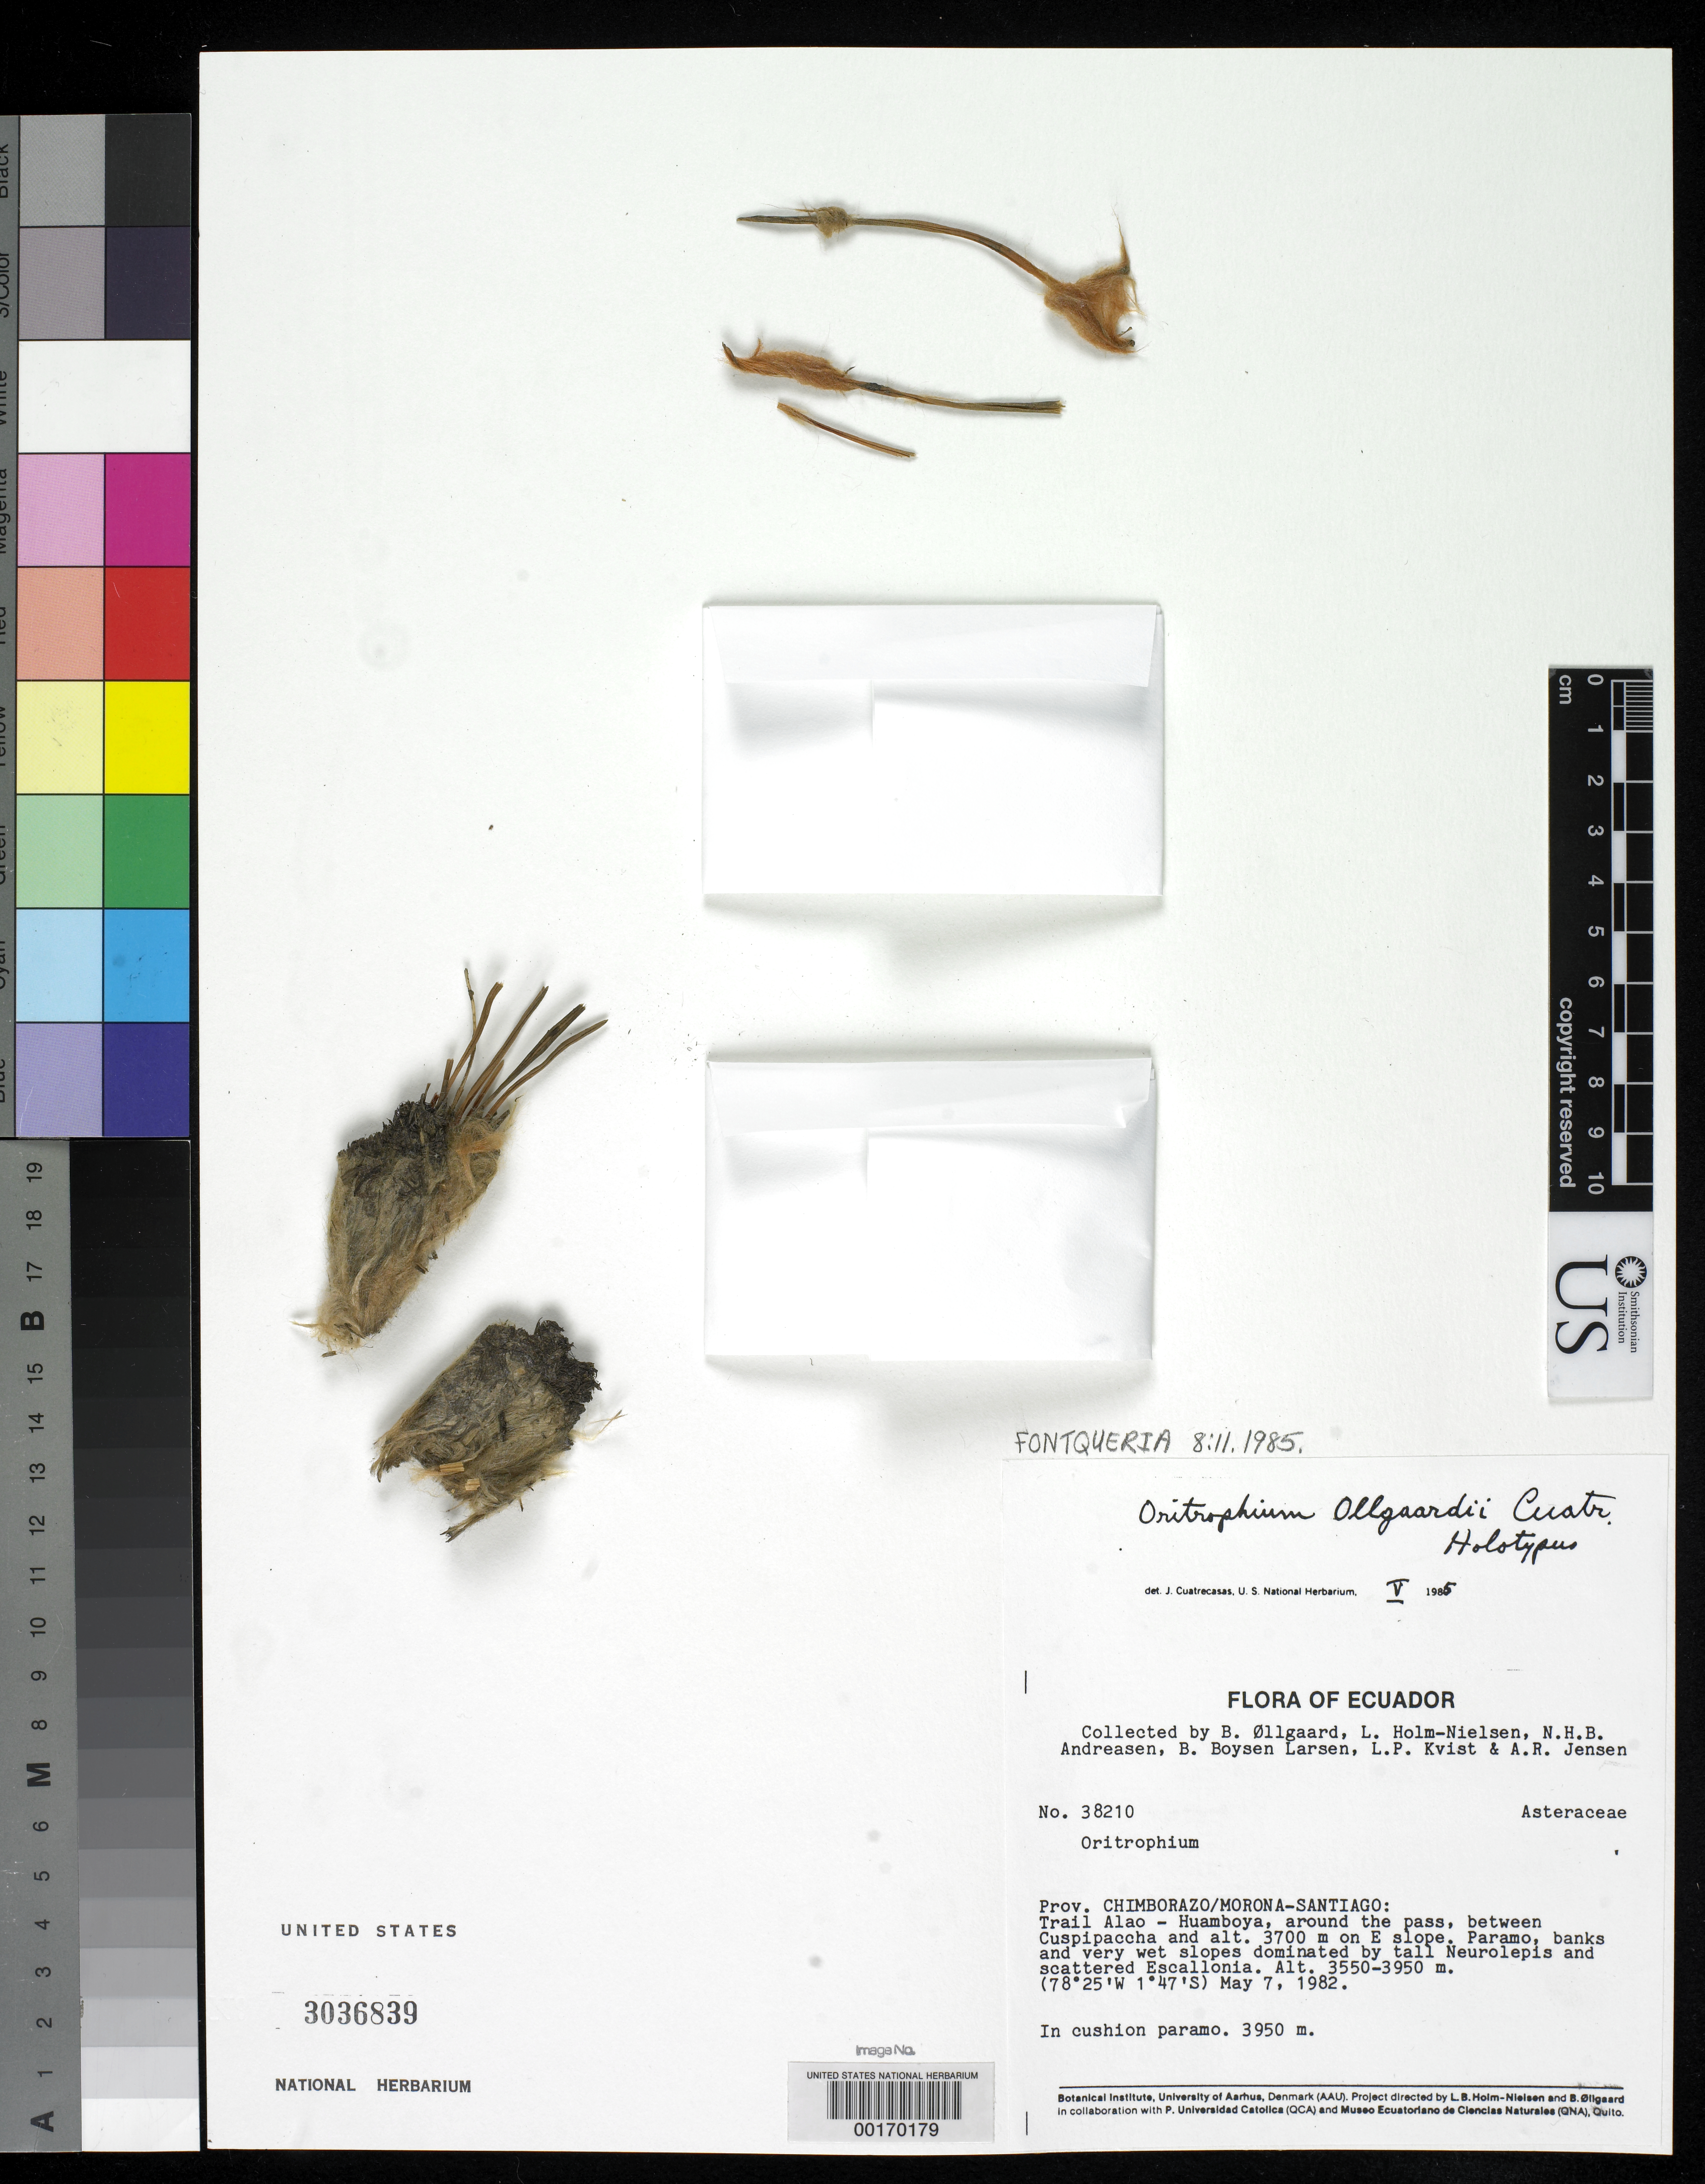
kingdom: Plantae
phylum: Tracheophyta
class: Magnoliopsida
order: Asterales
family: Asteraceae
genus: Oritrophium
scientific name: Oritrophium ollgaardii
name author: Cuatrec.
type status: Holotype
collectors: B. Øllgaard, L. B. Holm-Nielsen, N. Andreasen, B. Boysen Larsen & L. P. Kvist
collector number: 38210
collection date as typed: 07 May 1982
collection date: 1982-05-07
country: Ecuador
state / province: Chimborazo / Morona-Santiago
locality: Alao-Huamboya Trail, around Pass, between Cuspipaccha on E slope.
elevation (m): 3700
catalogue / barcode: US 3036839